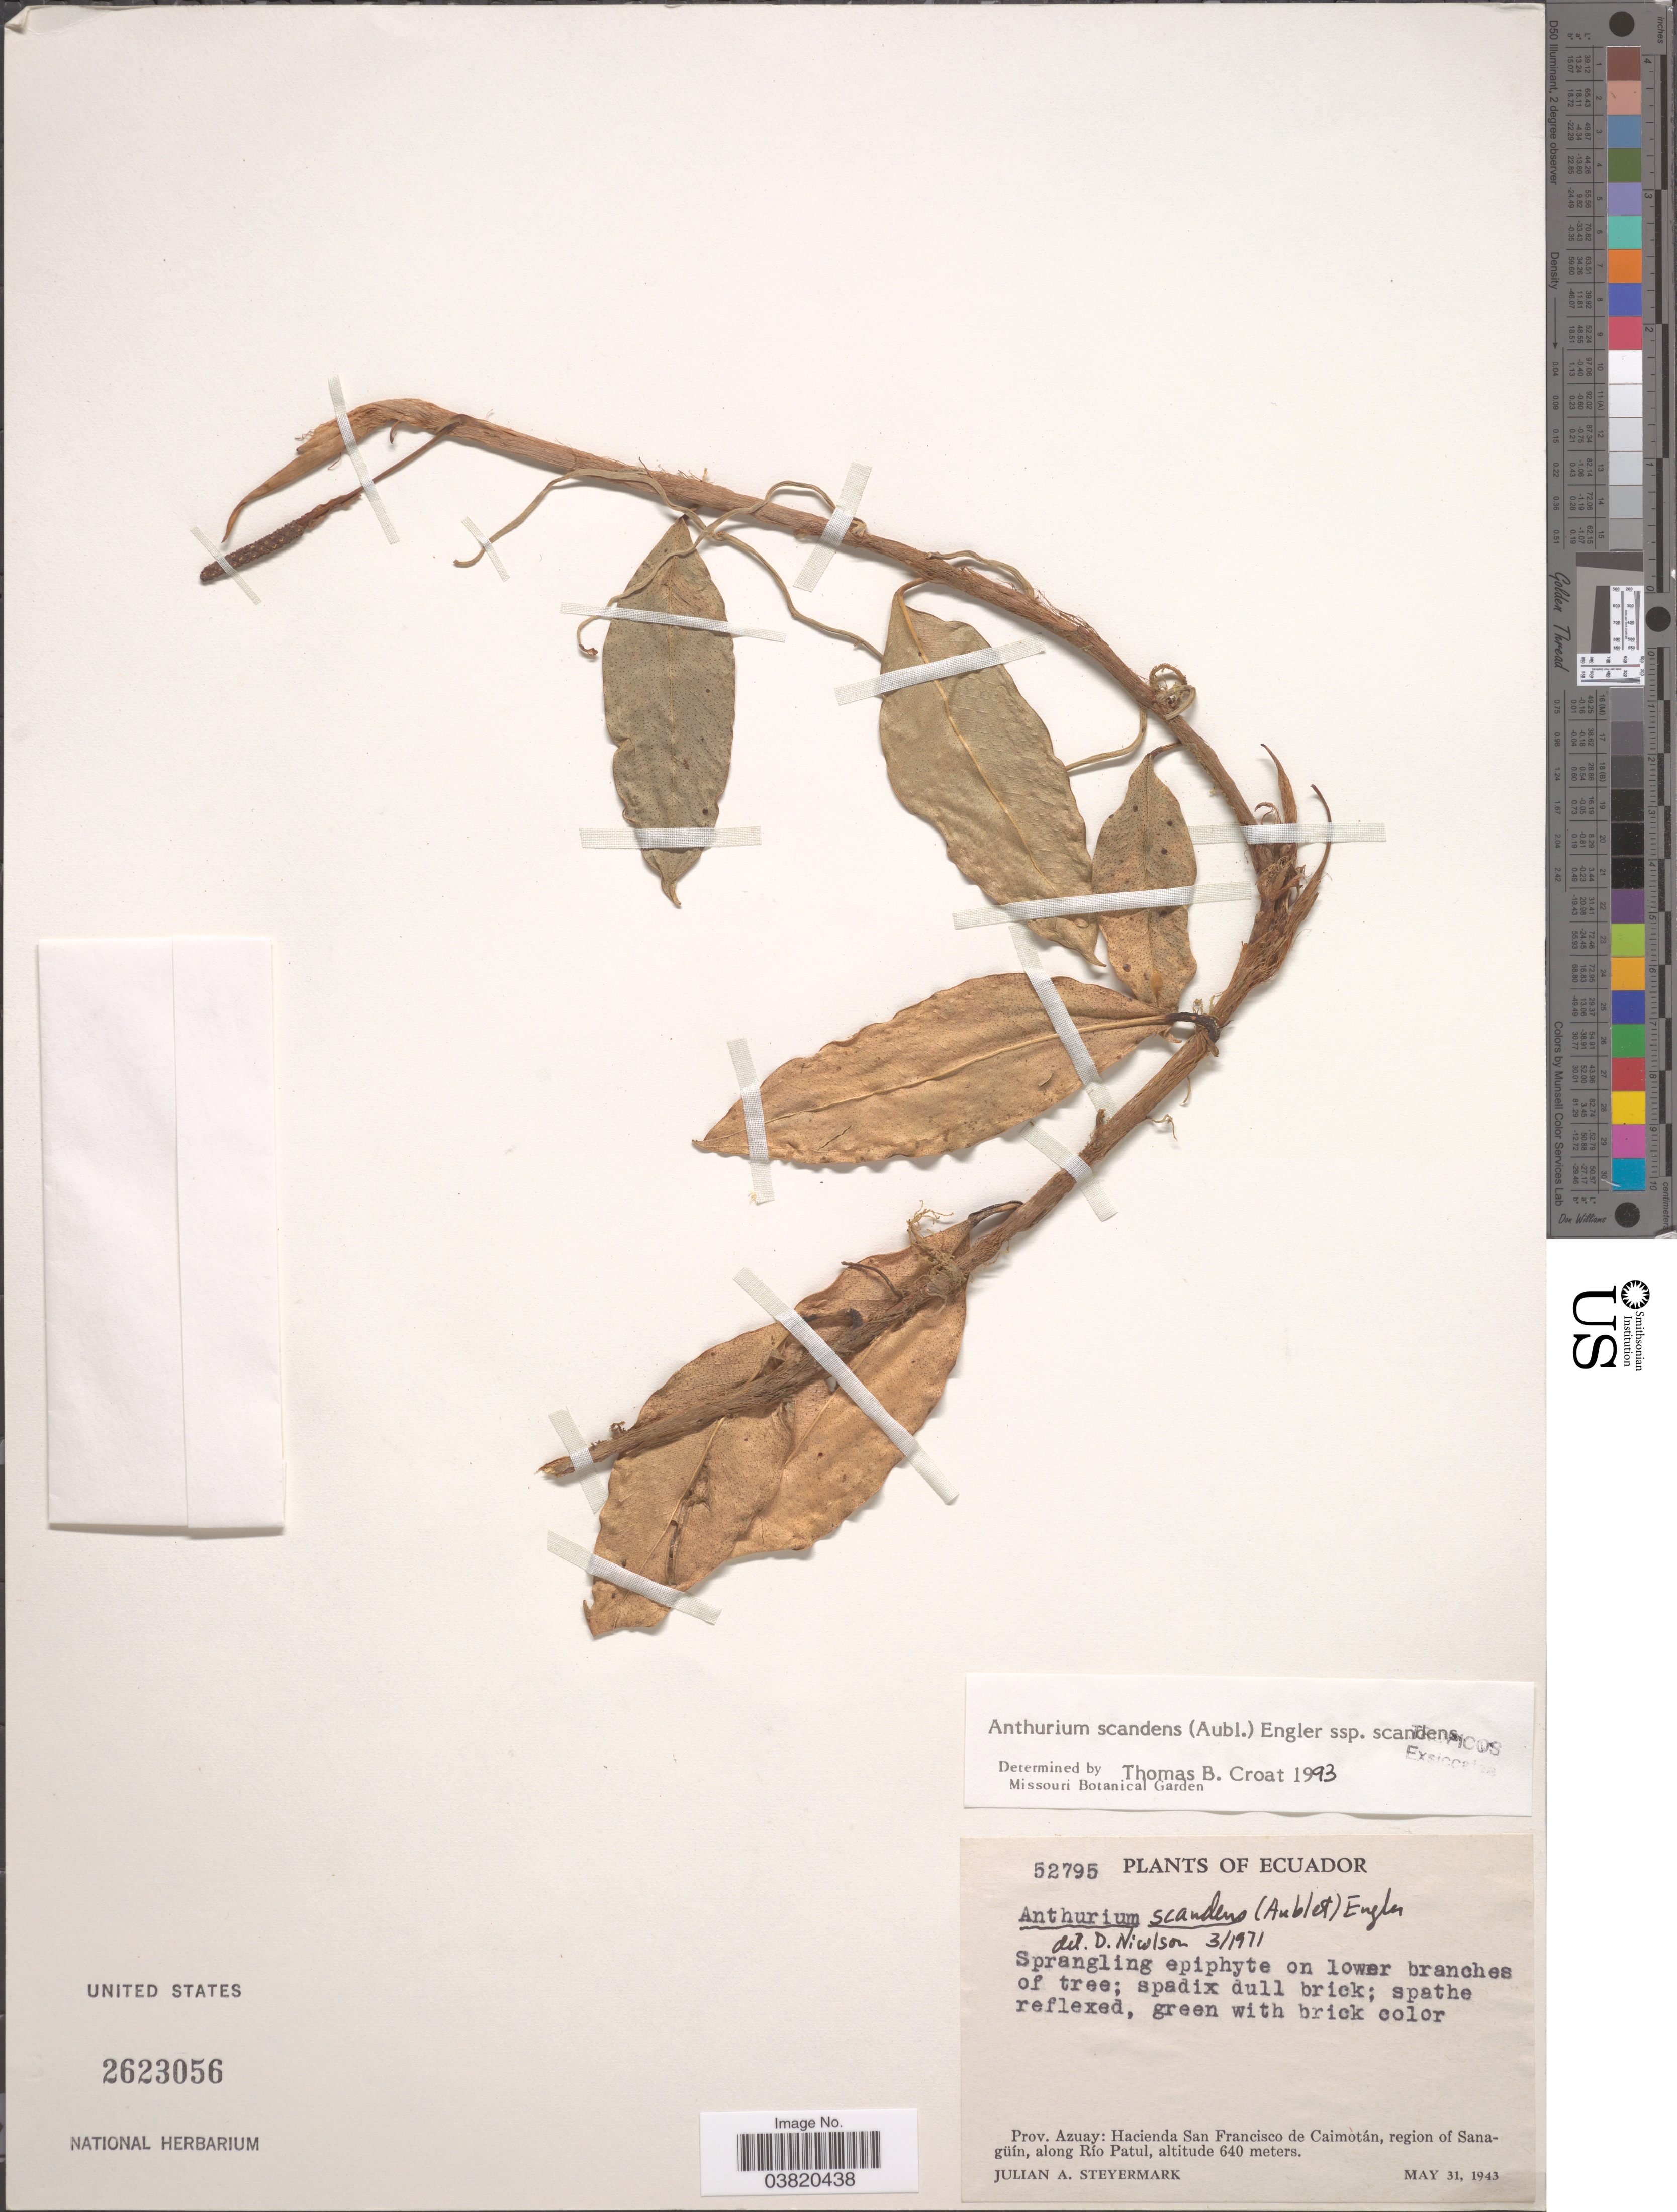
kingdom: Plantae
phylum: Tracheophyta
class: Liliopsida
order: Alismatales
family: Araceae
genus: Anthurium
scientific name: Anthurium scandens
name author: (Aubl.) Engl.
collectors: J. Steyermark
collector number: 52795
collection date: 1943-05-31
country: Ecuador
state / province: Azuay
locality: Hacienda San Francisco de Caimotán, region of Sanagüín, along Río Patul.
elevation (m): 640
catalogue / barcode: US 2623056